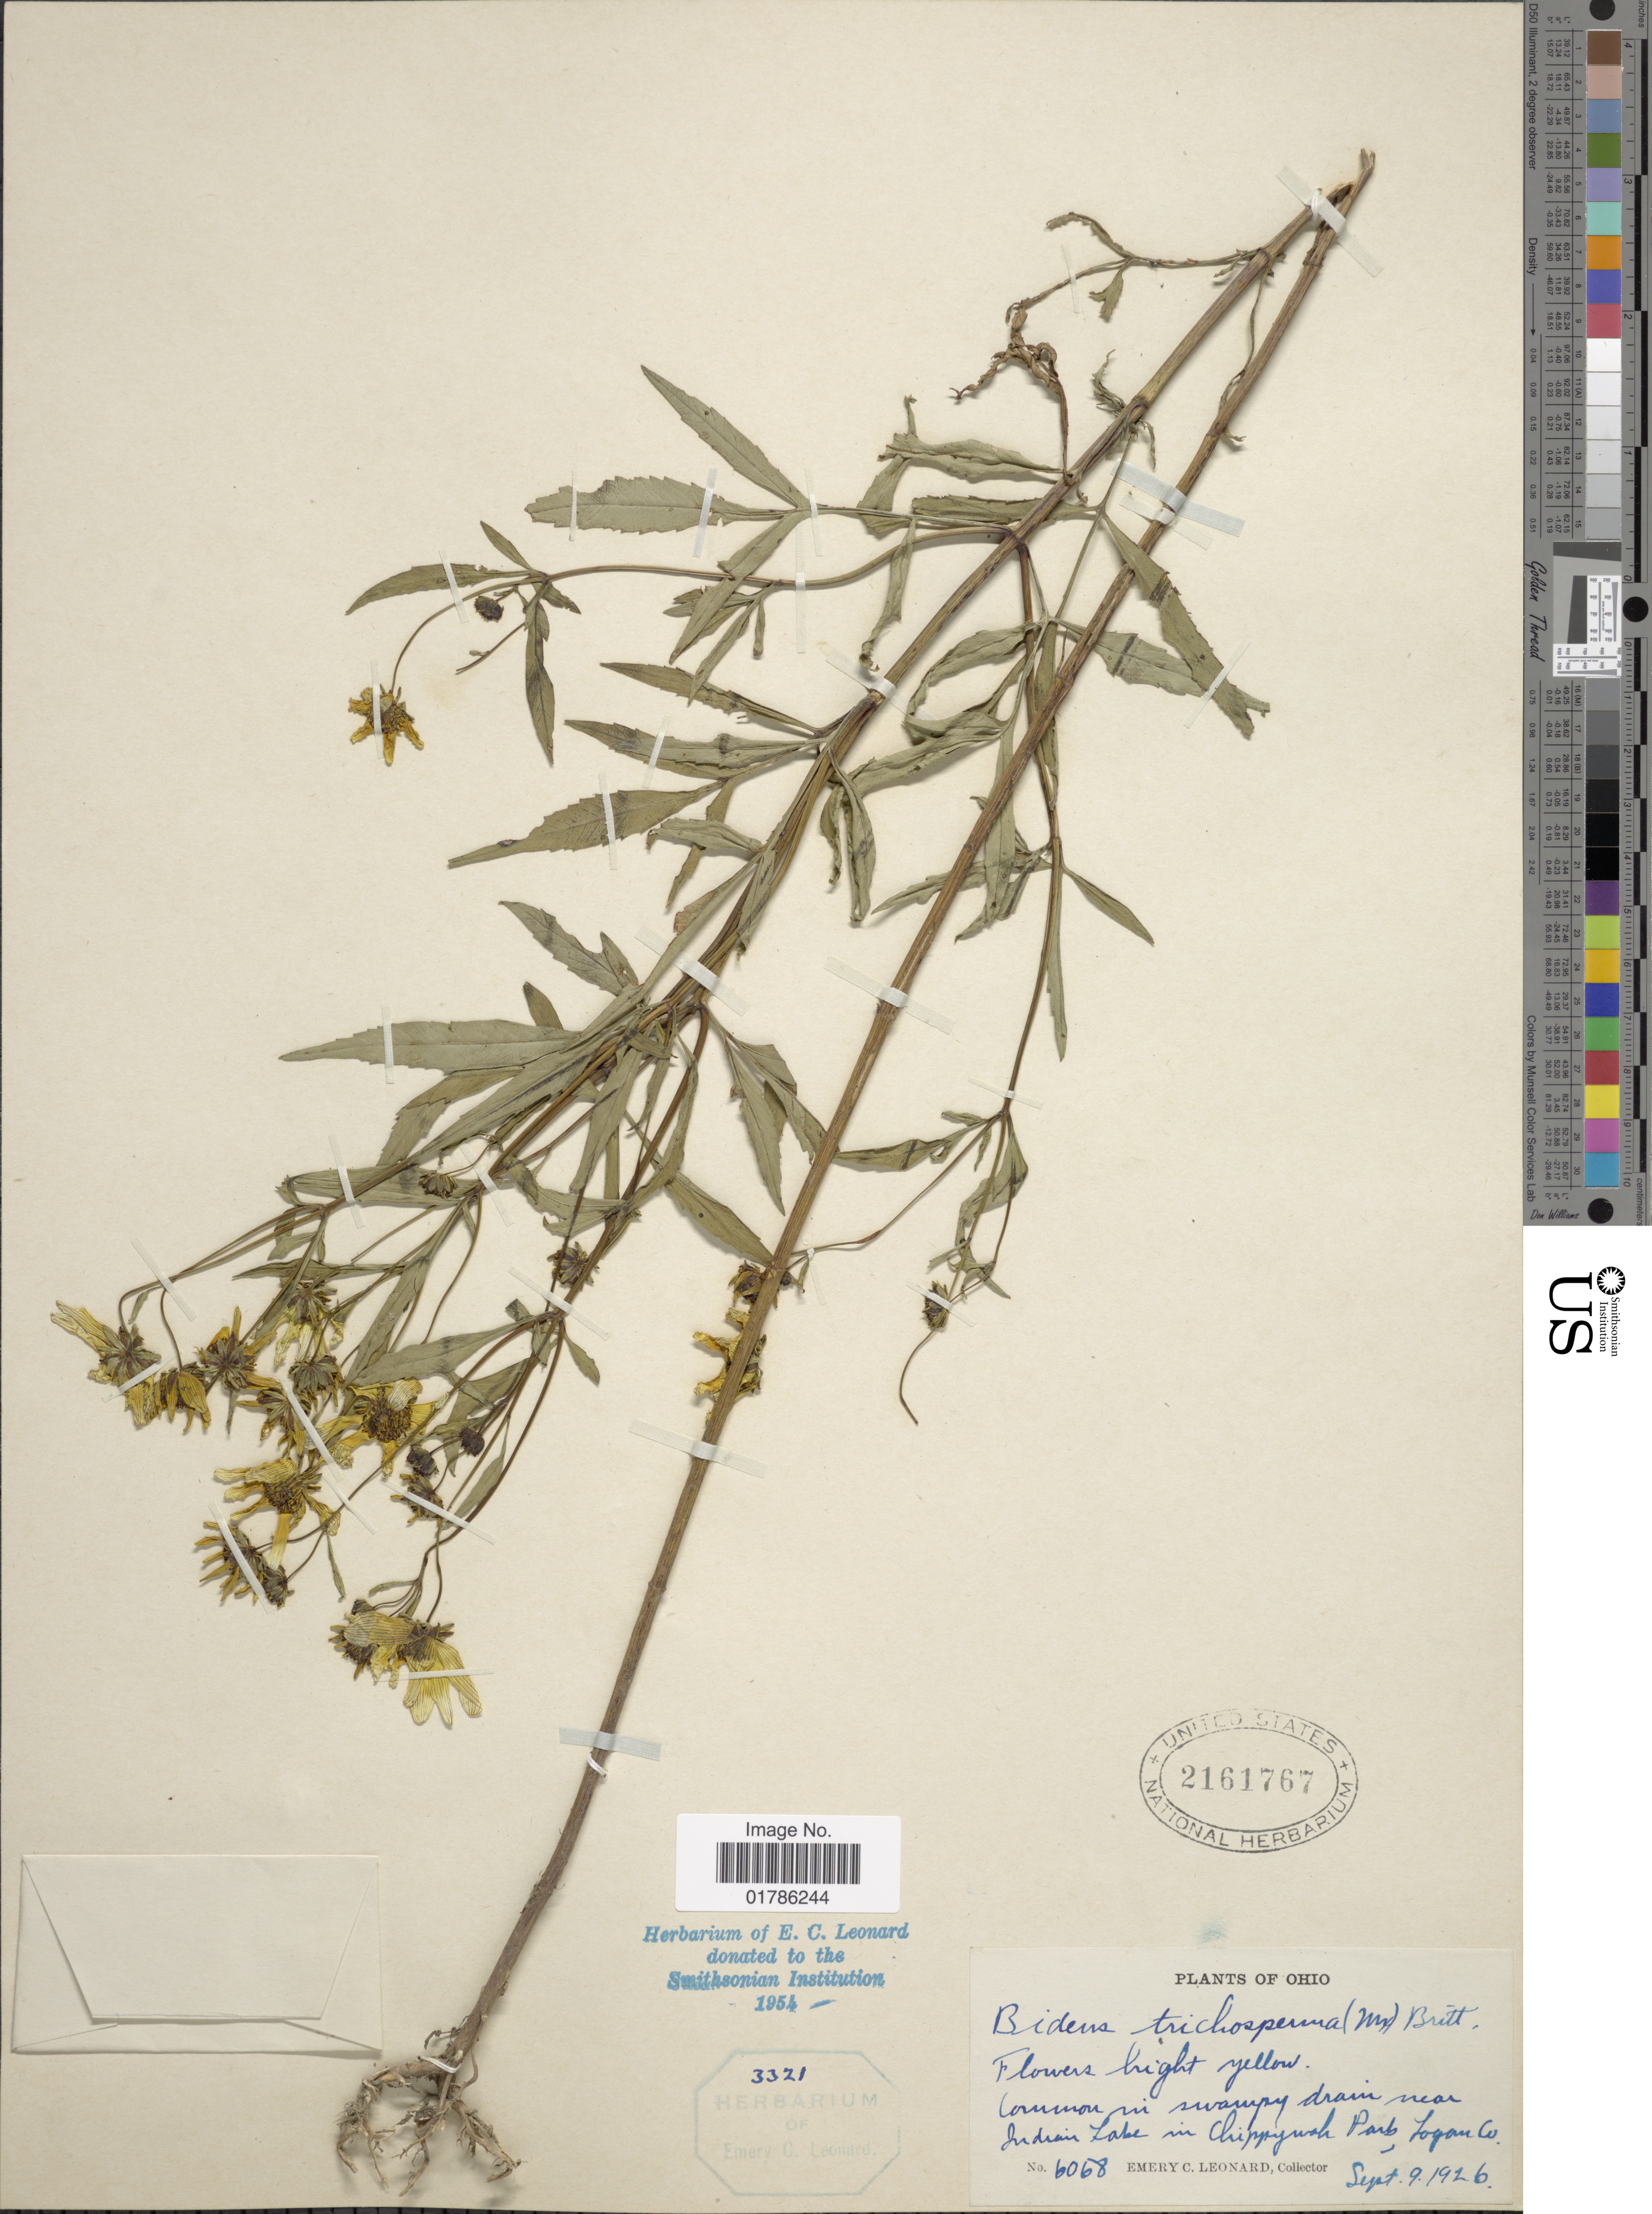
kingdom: Plantae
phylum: Tracheophyta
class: Magnoliopsida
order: Asterales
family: Asteraceae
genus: Bidens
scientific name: Bidens coronata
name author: (L.) Britton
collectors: E. C. Leonard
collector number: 6068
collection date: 1926-09-09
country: United States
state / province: Ohio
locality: Near Indian Lake in Chippywah Park, Logan Co.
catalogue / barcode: US 2161767